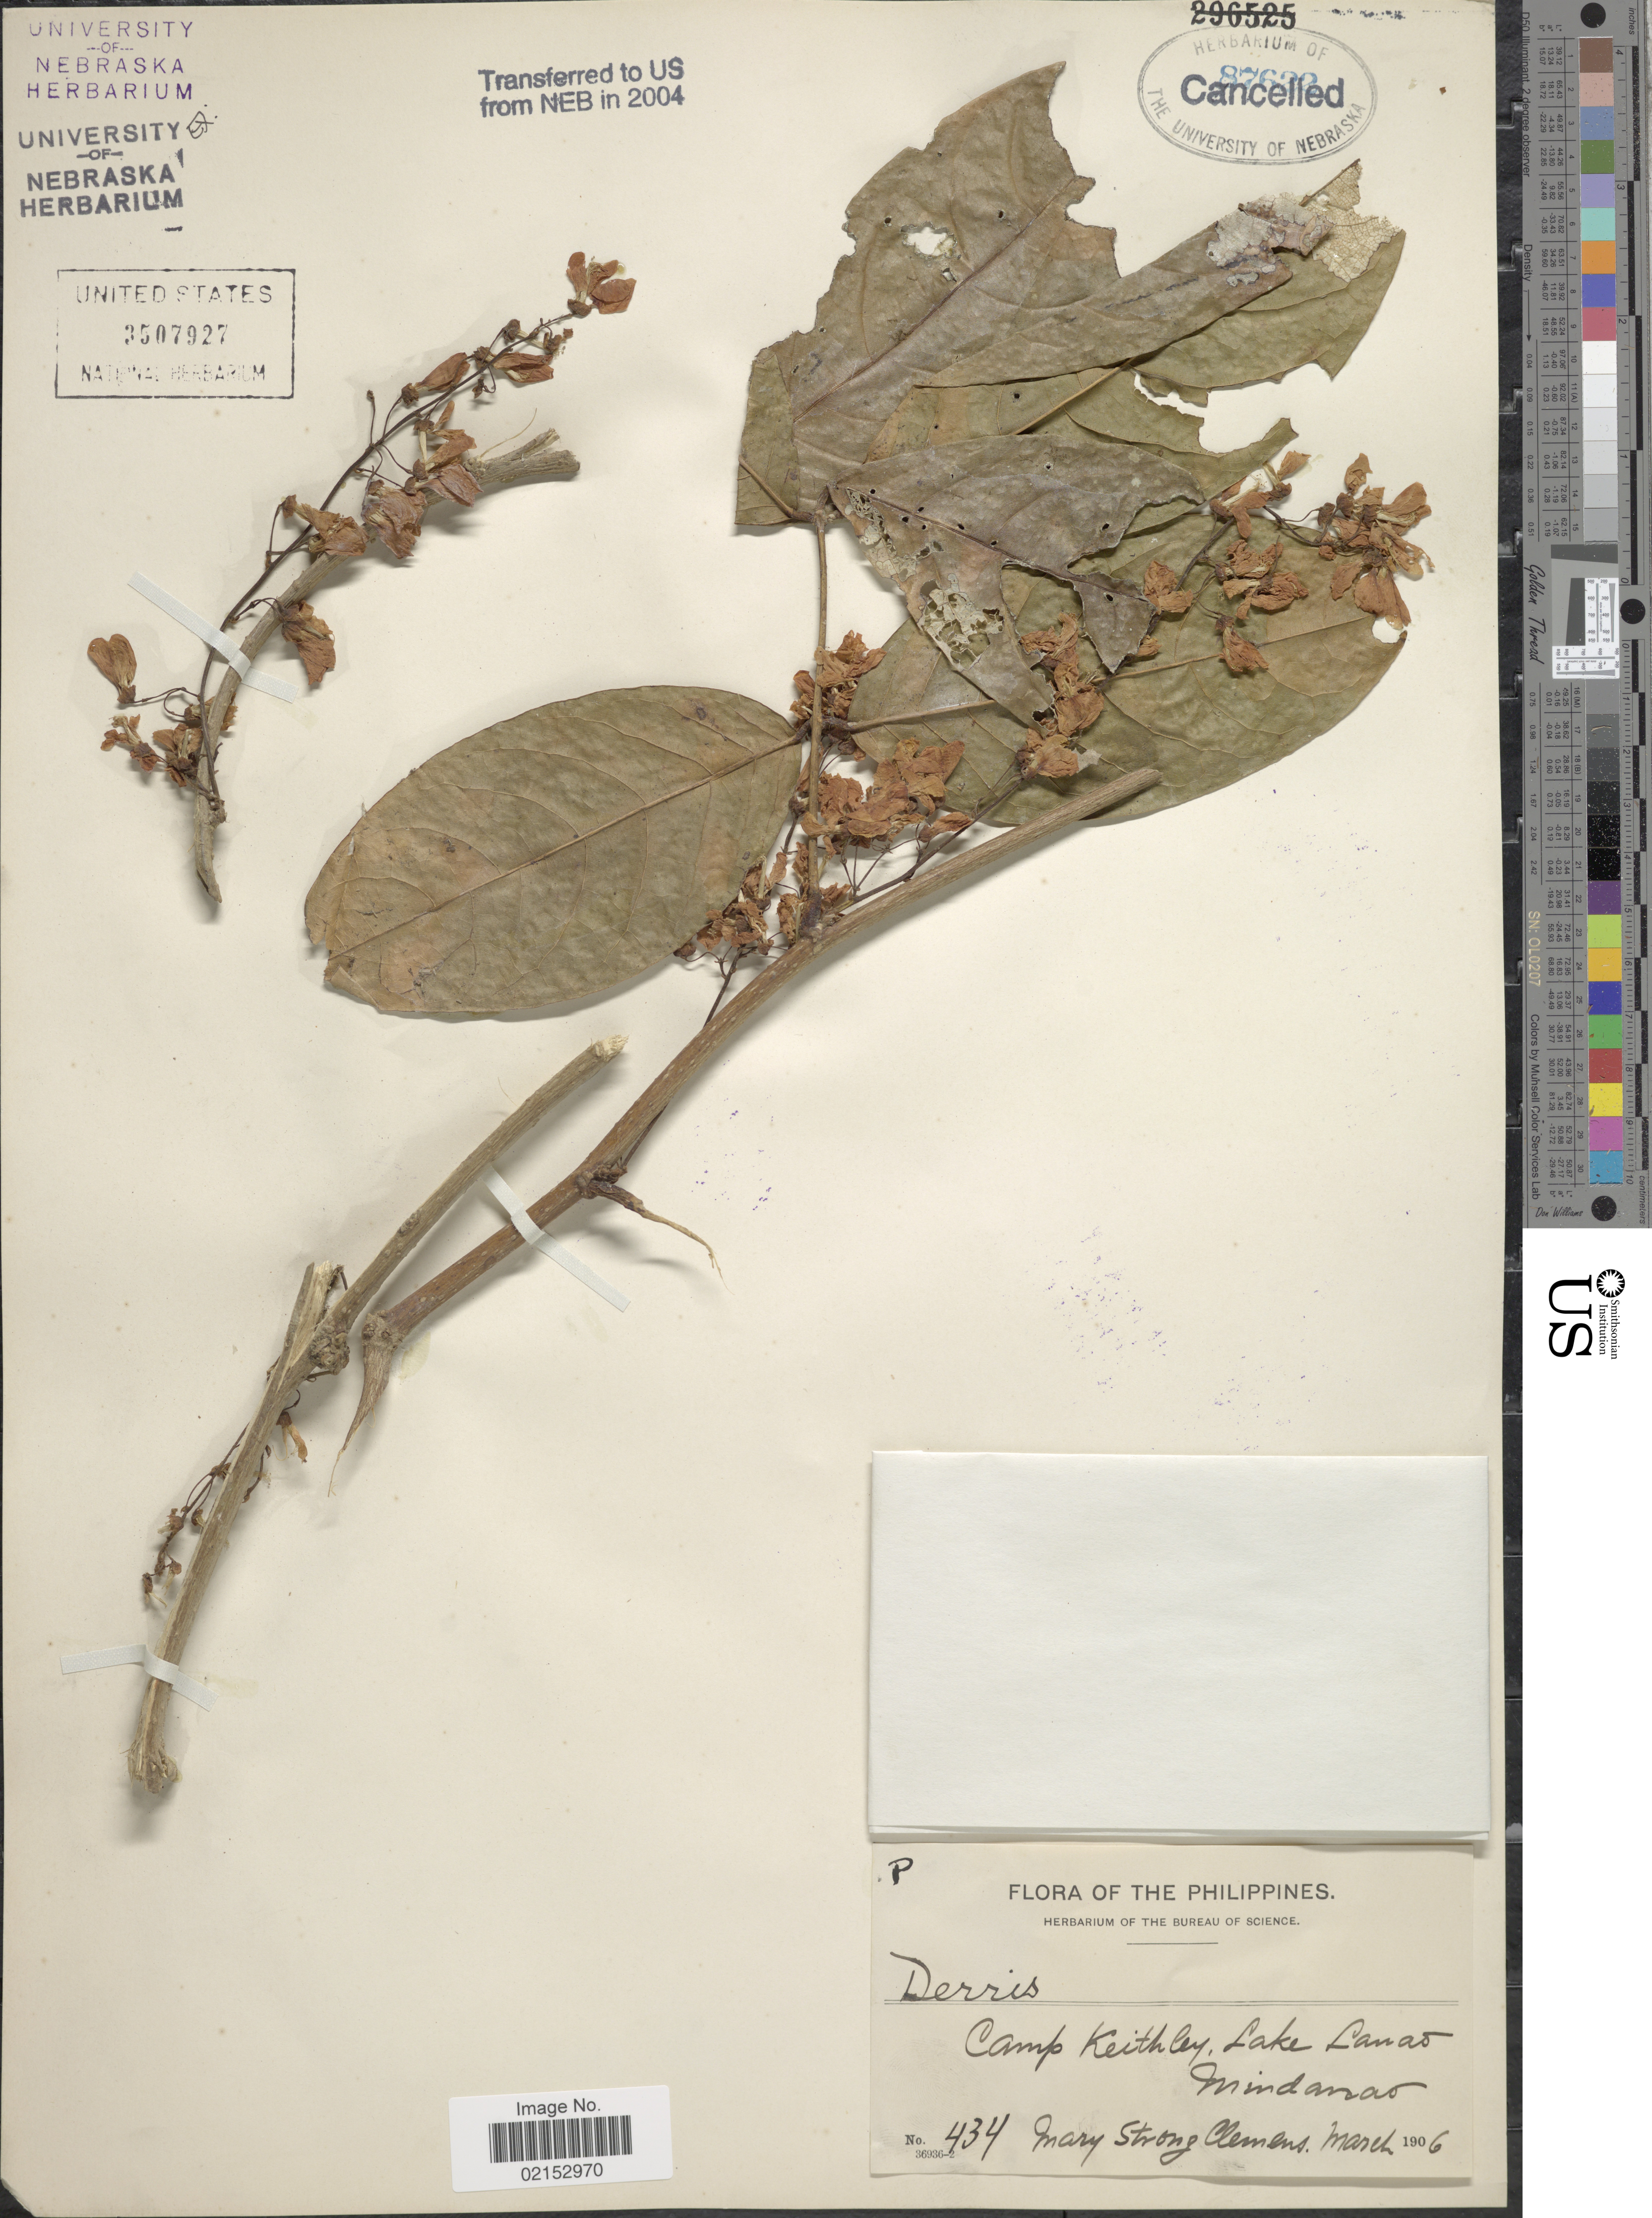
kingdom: Plantae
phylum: Tracheophyta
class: Magnoliopsida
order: Fabales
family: Fabaceae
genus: Derris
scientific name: Derris sp.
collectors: M. S. Clemens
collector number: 434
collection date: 1906-03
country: Philippines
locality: Camp Keithley, Lake Lanao, Mindanao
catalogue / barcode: US 3507927